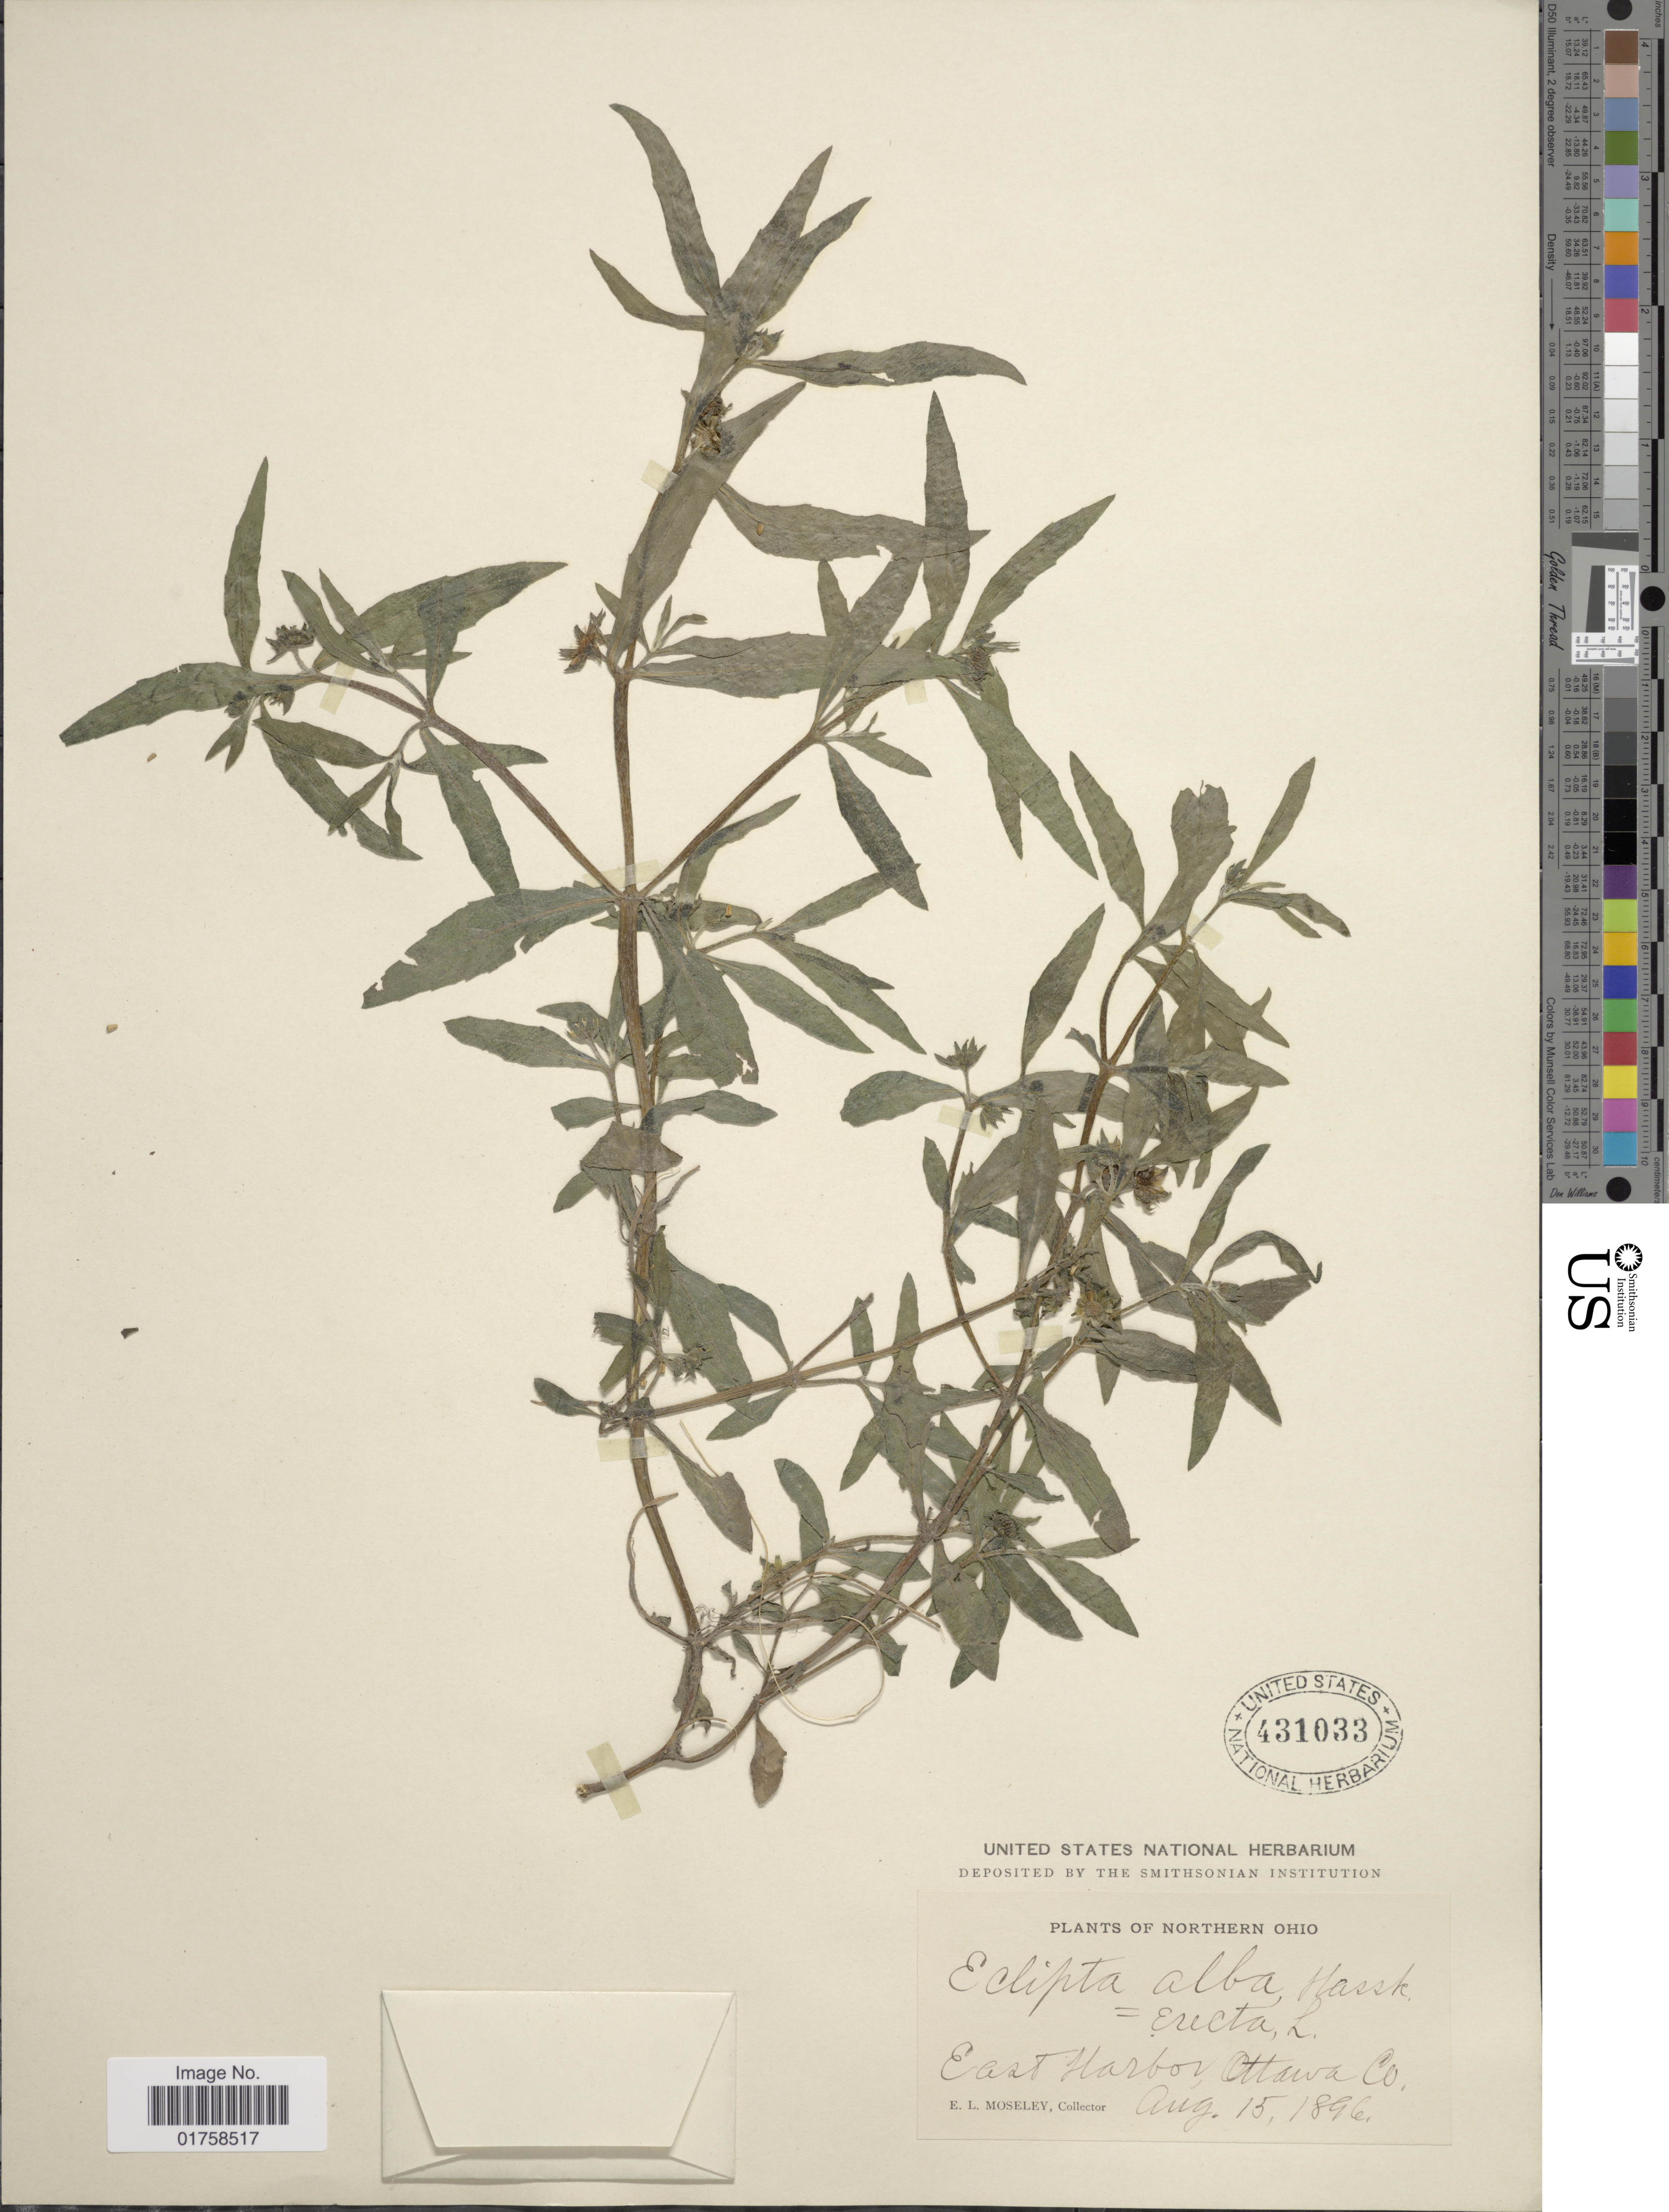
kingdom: Plantae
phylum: Tracheophyta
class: Magnoliopsida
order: Asterales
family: Asteraceae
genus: Eclipta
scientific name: Eclipta alba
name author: (L.) Hassk.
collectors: E. Moseley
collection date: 1896-08-15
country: United States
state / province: Ohio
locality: Northern Ohio. East Harbor, Ottawa Co.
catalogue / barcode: US 431033